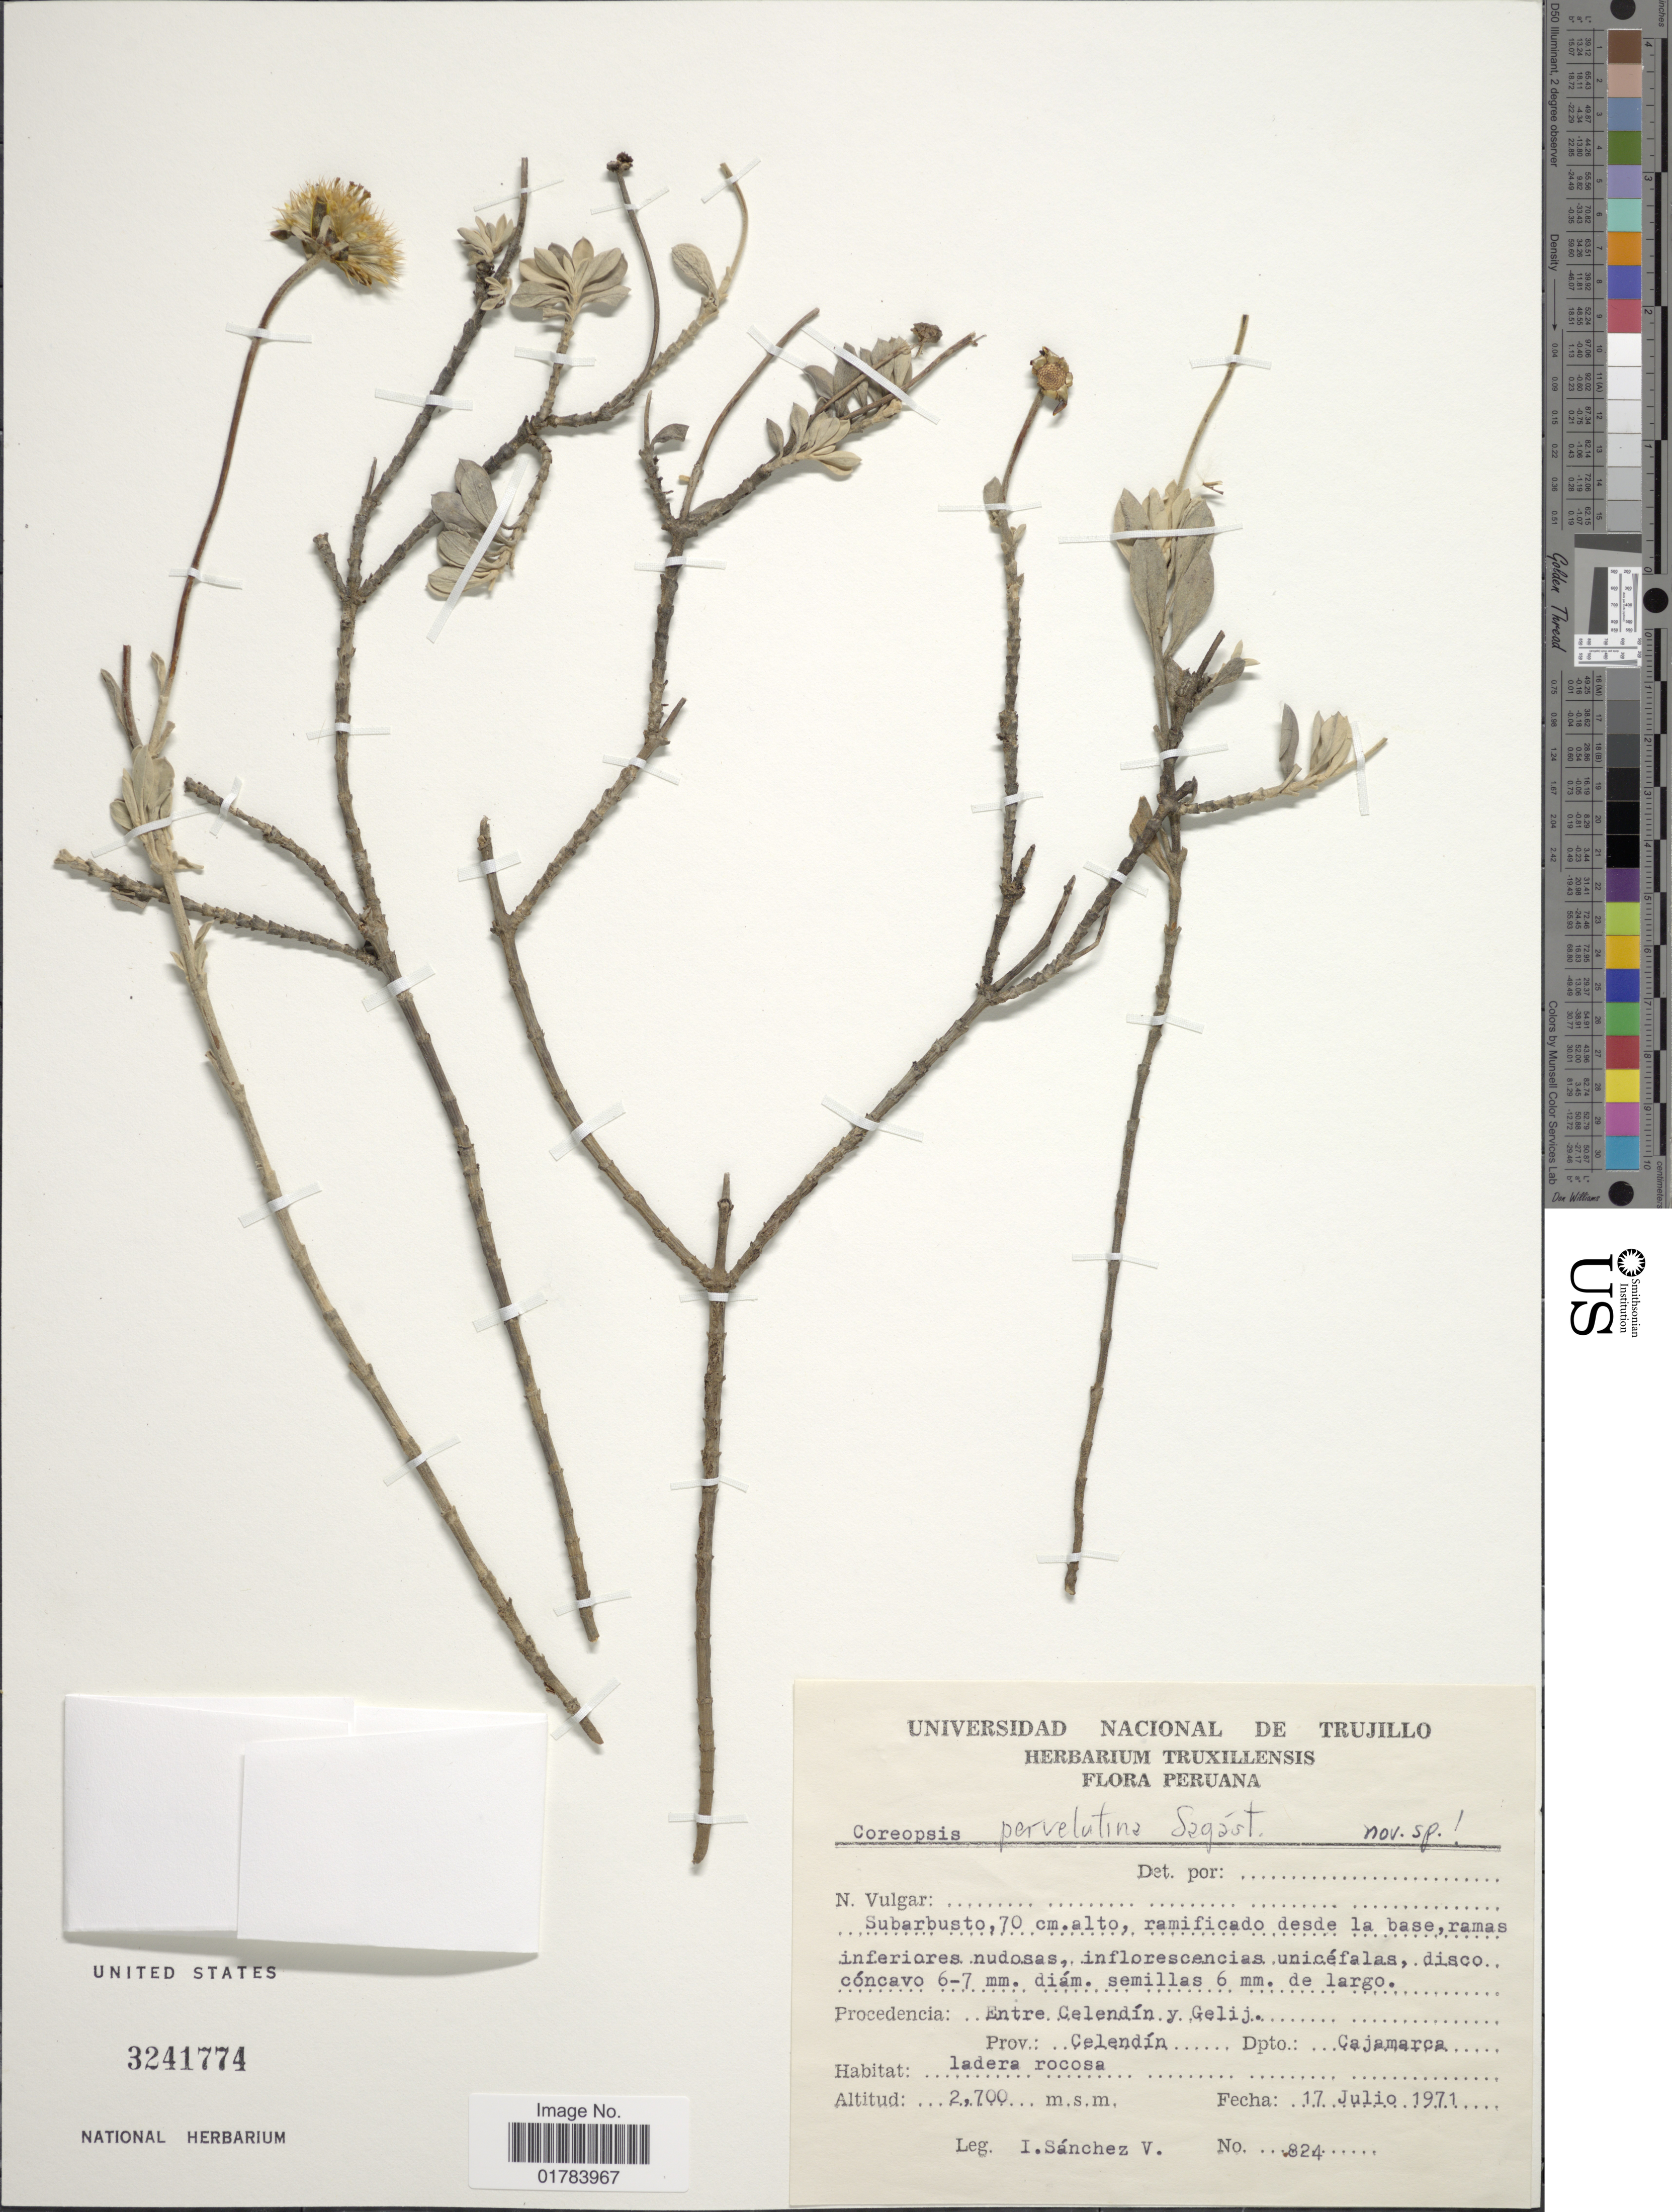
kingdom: Plantae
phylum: Tracheophyta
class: Magnoliopsida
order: Asterales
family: Asteraceae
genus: Coreopsis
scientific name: Coreopsis peruvelutina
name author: Sagást.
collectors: I. Sánchez Vega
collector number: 824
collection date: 1971-07-17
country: Peru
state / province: Cajamarca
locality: Procedencia: Entre Celendin y Gelij, Prov.: Celendin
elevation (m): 2700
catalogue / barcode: US 3241774